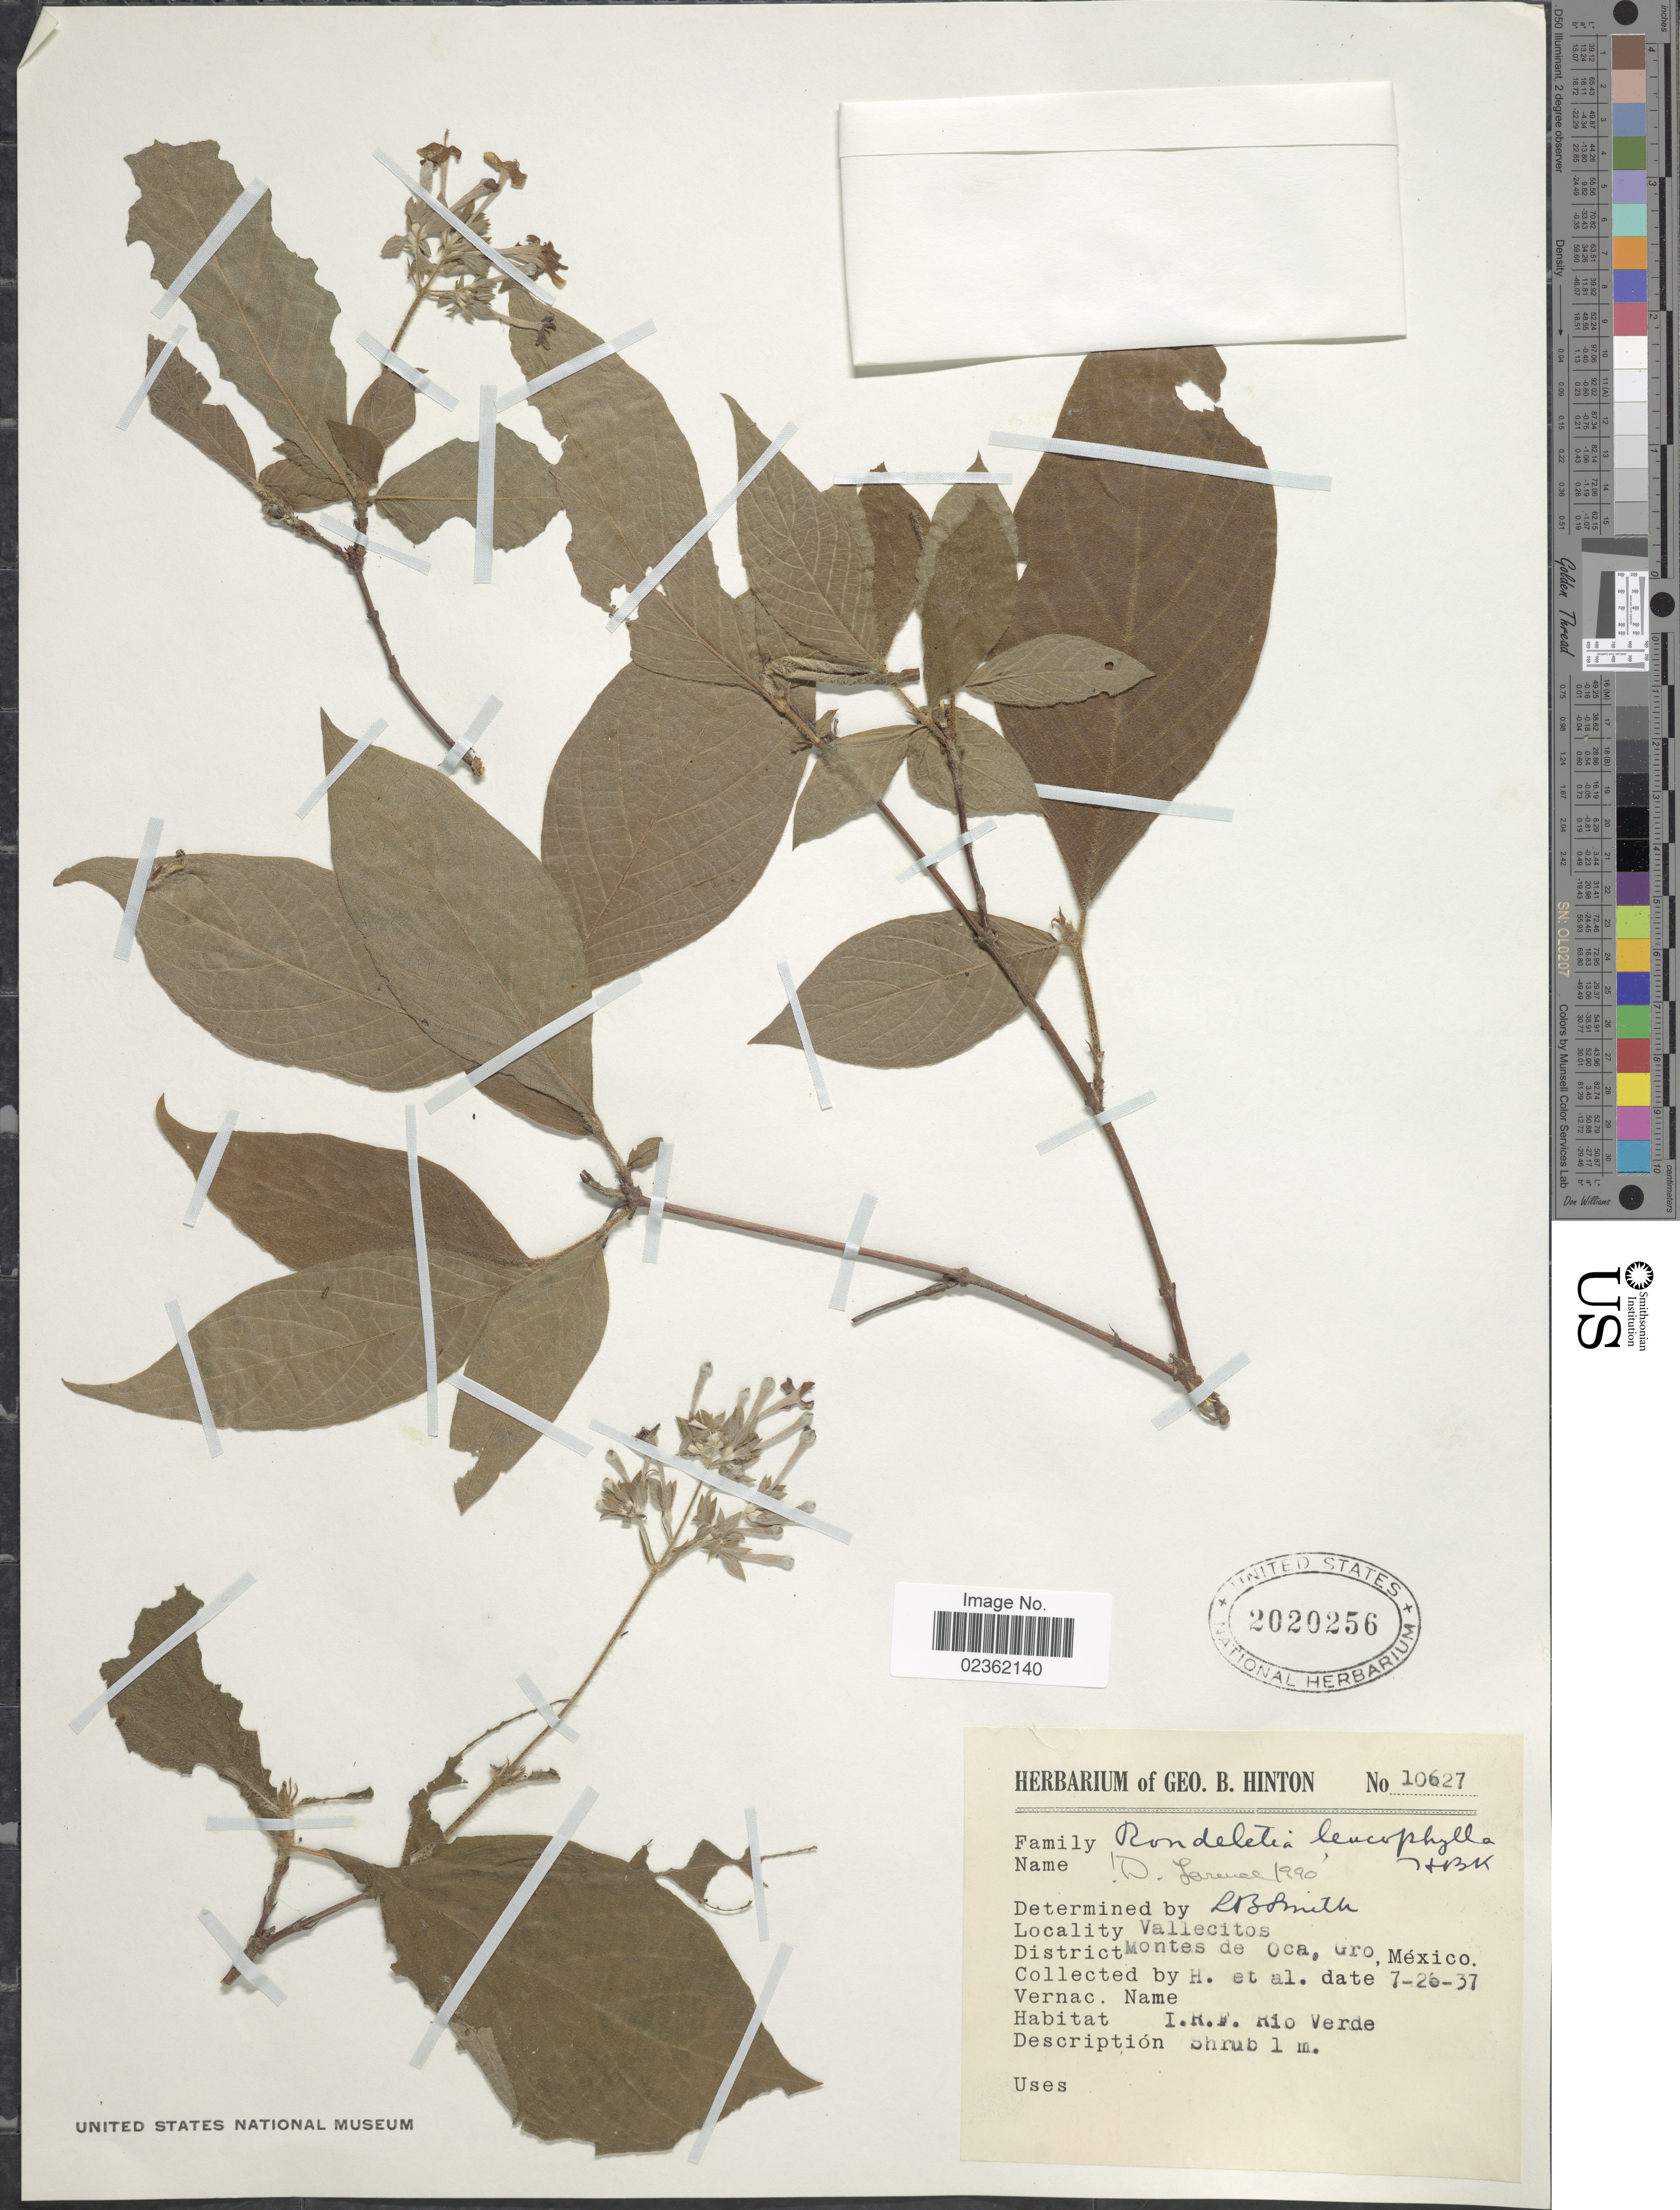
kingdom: Plantae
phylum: Tracheophyta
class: Magnoliopsida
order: Gentianales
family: Rubiaceae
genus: Rondeletia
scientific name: Rondeletia leucophylla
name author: Kunth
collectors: G. B. Hinton & et al.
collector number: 10627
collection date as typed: Transcribed d/m/y: 26/7/37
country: Mexico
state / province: Guerrero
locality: Vallecitos, District Montes de Oca, I.R.F. Rio Verde.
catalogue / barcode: US 2020256